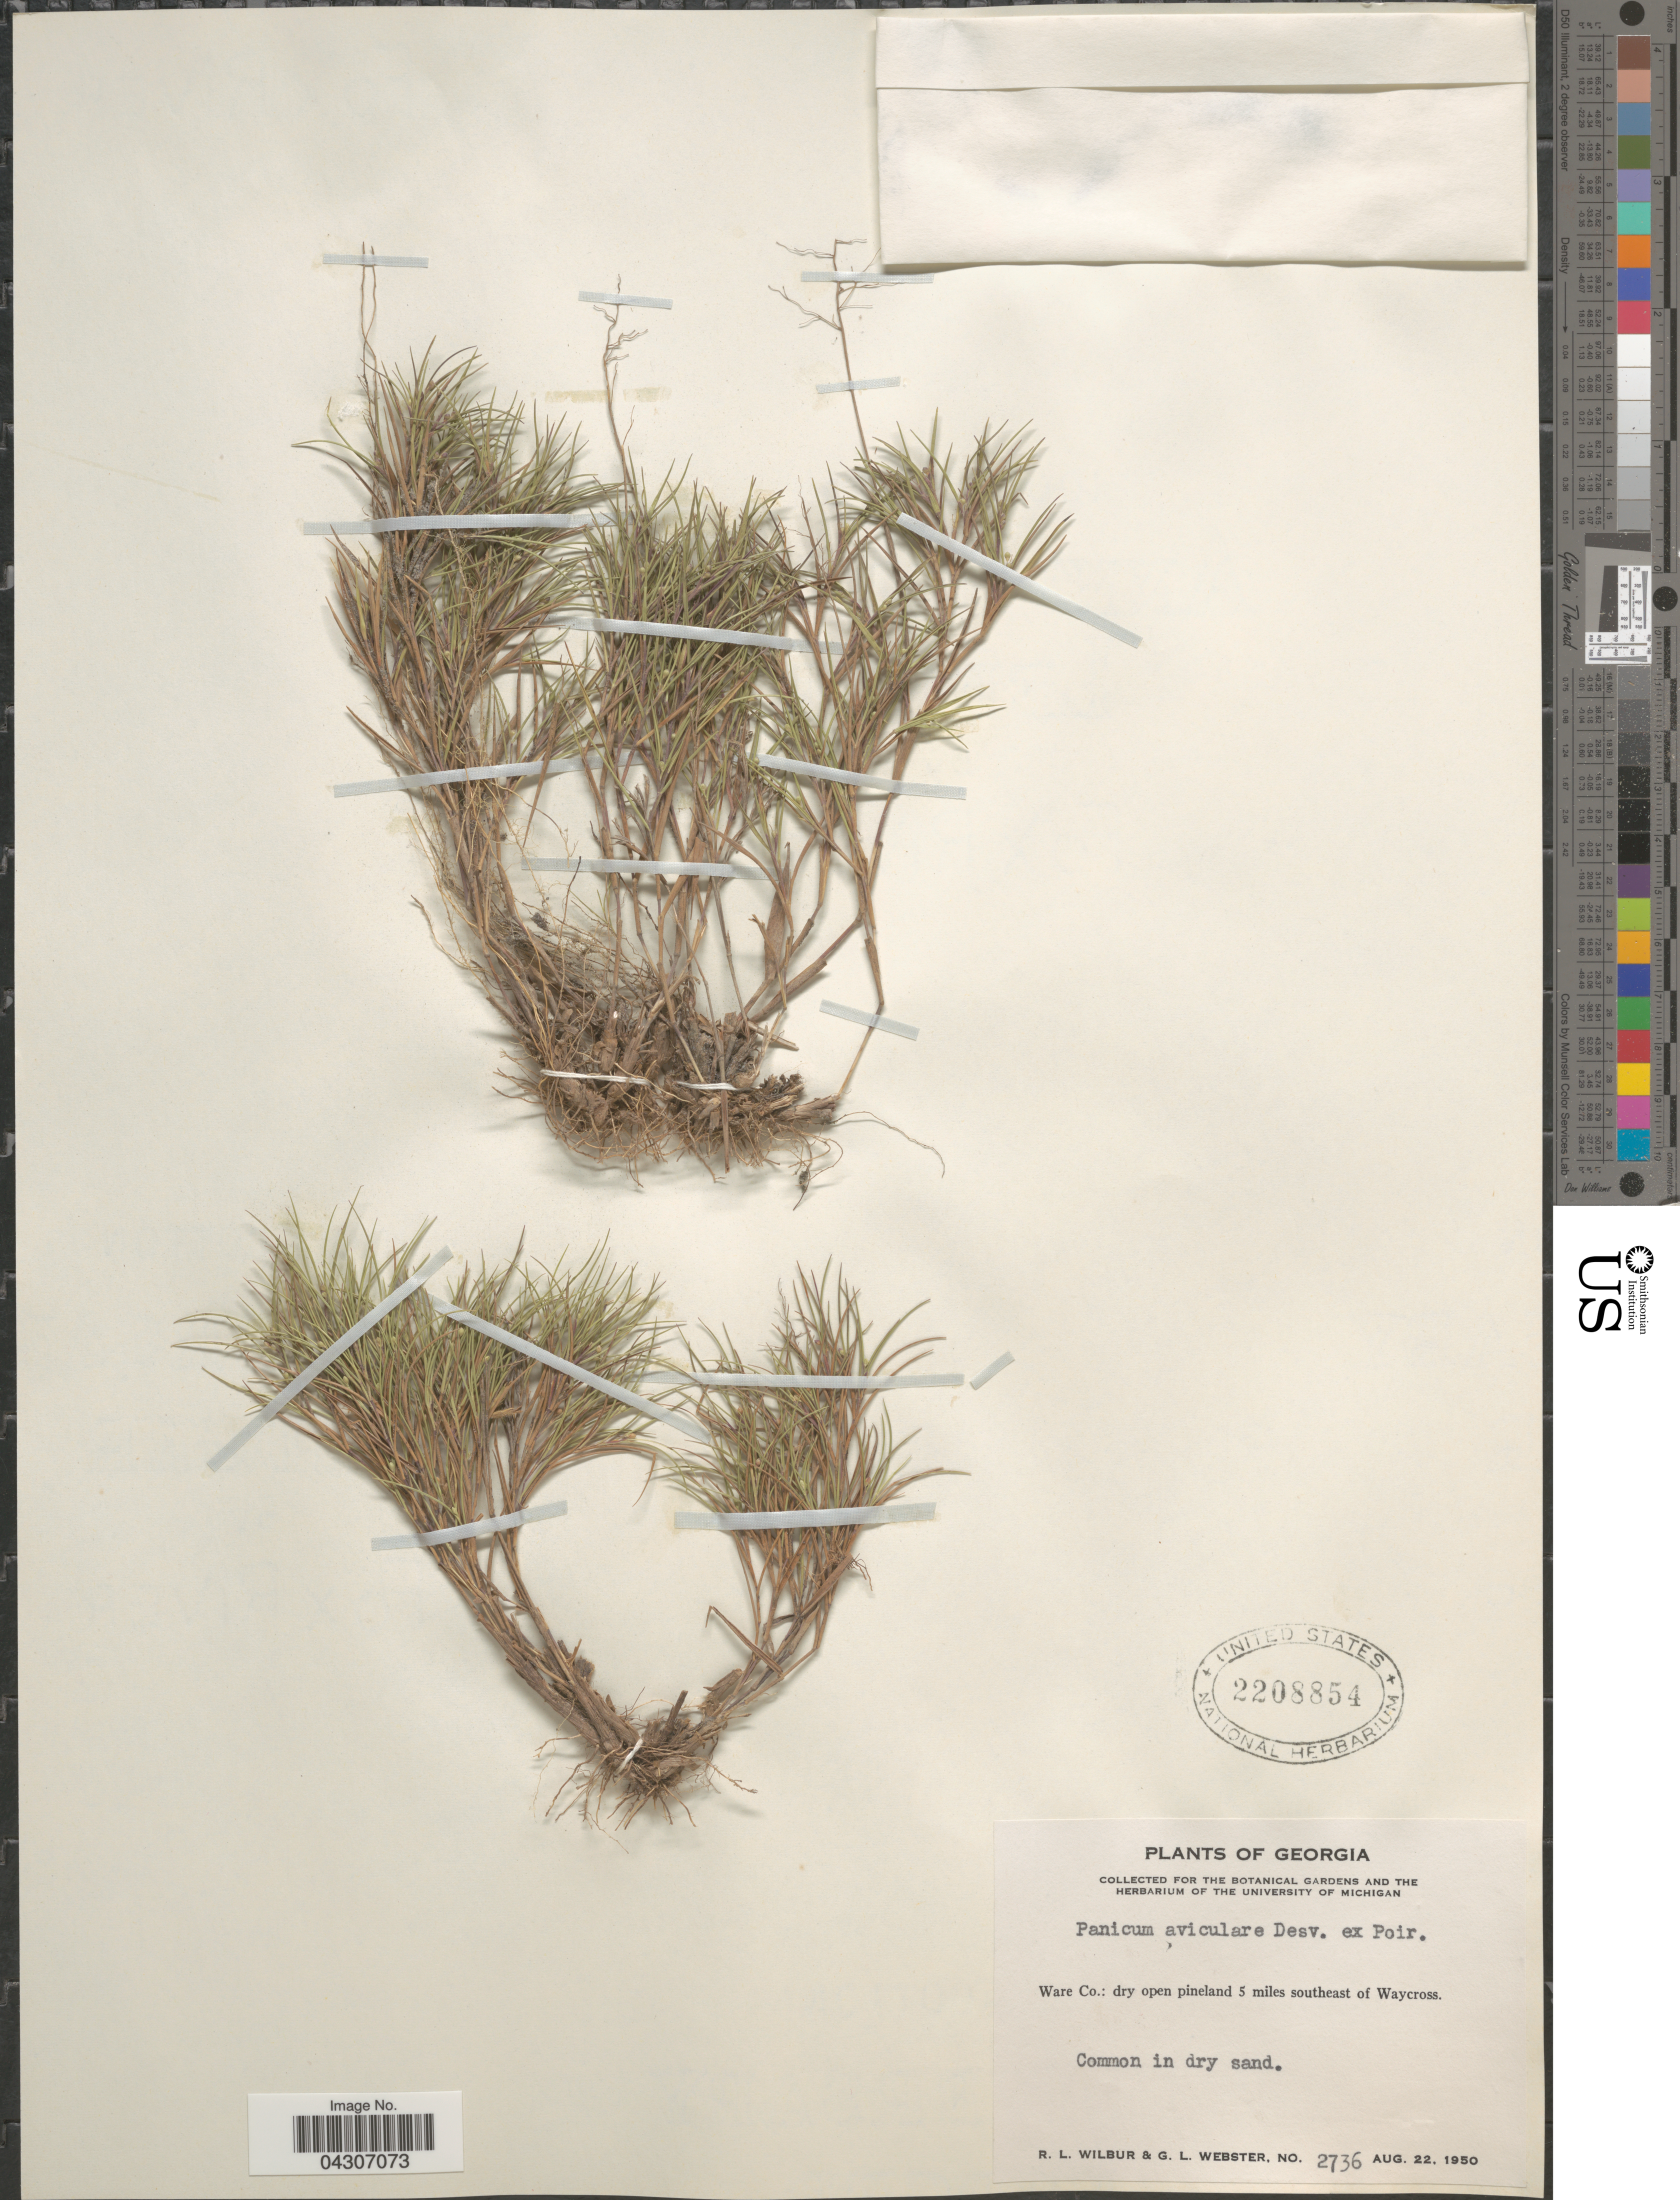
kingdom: Plantae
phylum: Tracheophyta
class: Liliopsida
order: Poales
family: Poaceae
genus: Dichanthelium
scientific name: Dichanthelium aciculare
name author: (Desv. ex Poir.) Gould & C.A. Clark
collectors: R. L. Wilbur & G. L. Webster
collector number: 2736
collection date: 1950-08-22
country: United States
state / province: Georgia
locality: Ware Co.: dry open pineland 5 miles southeast of Waycross.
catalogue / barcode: US 2208854